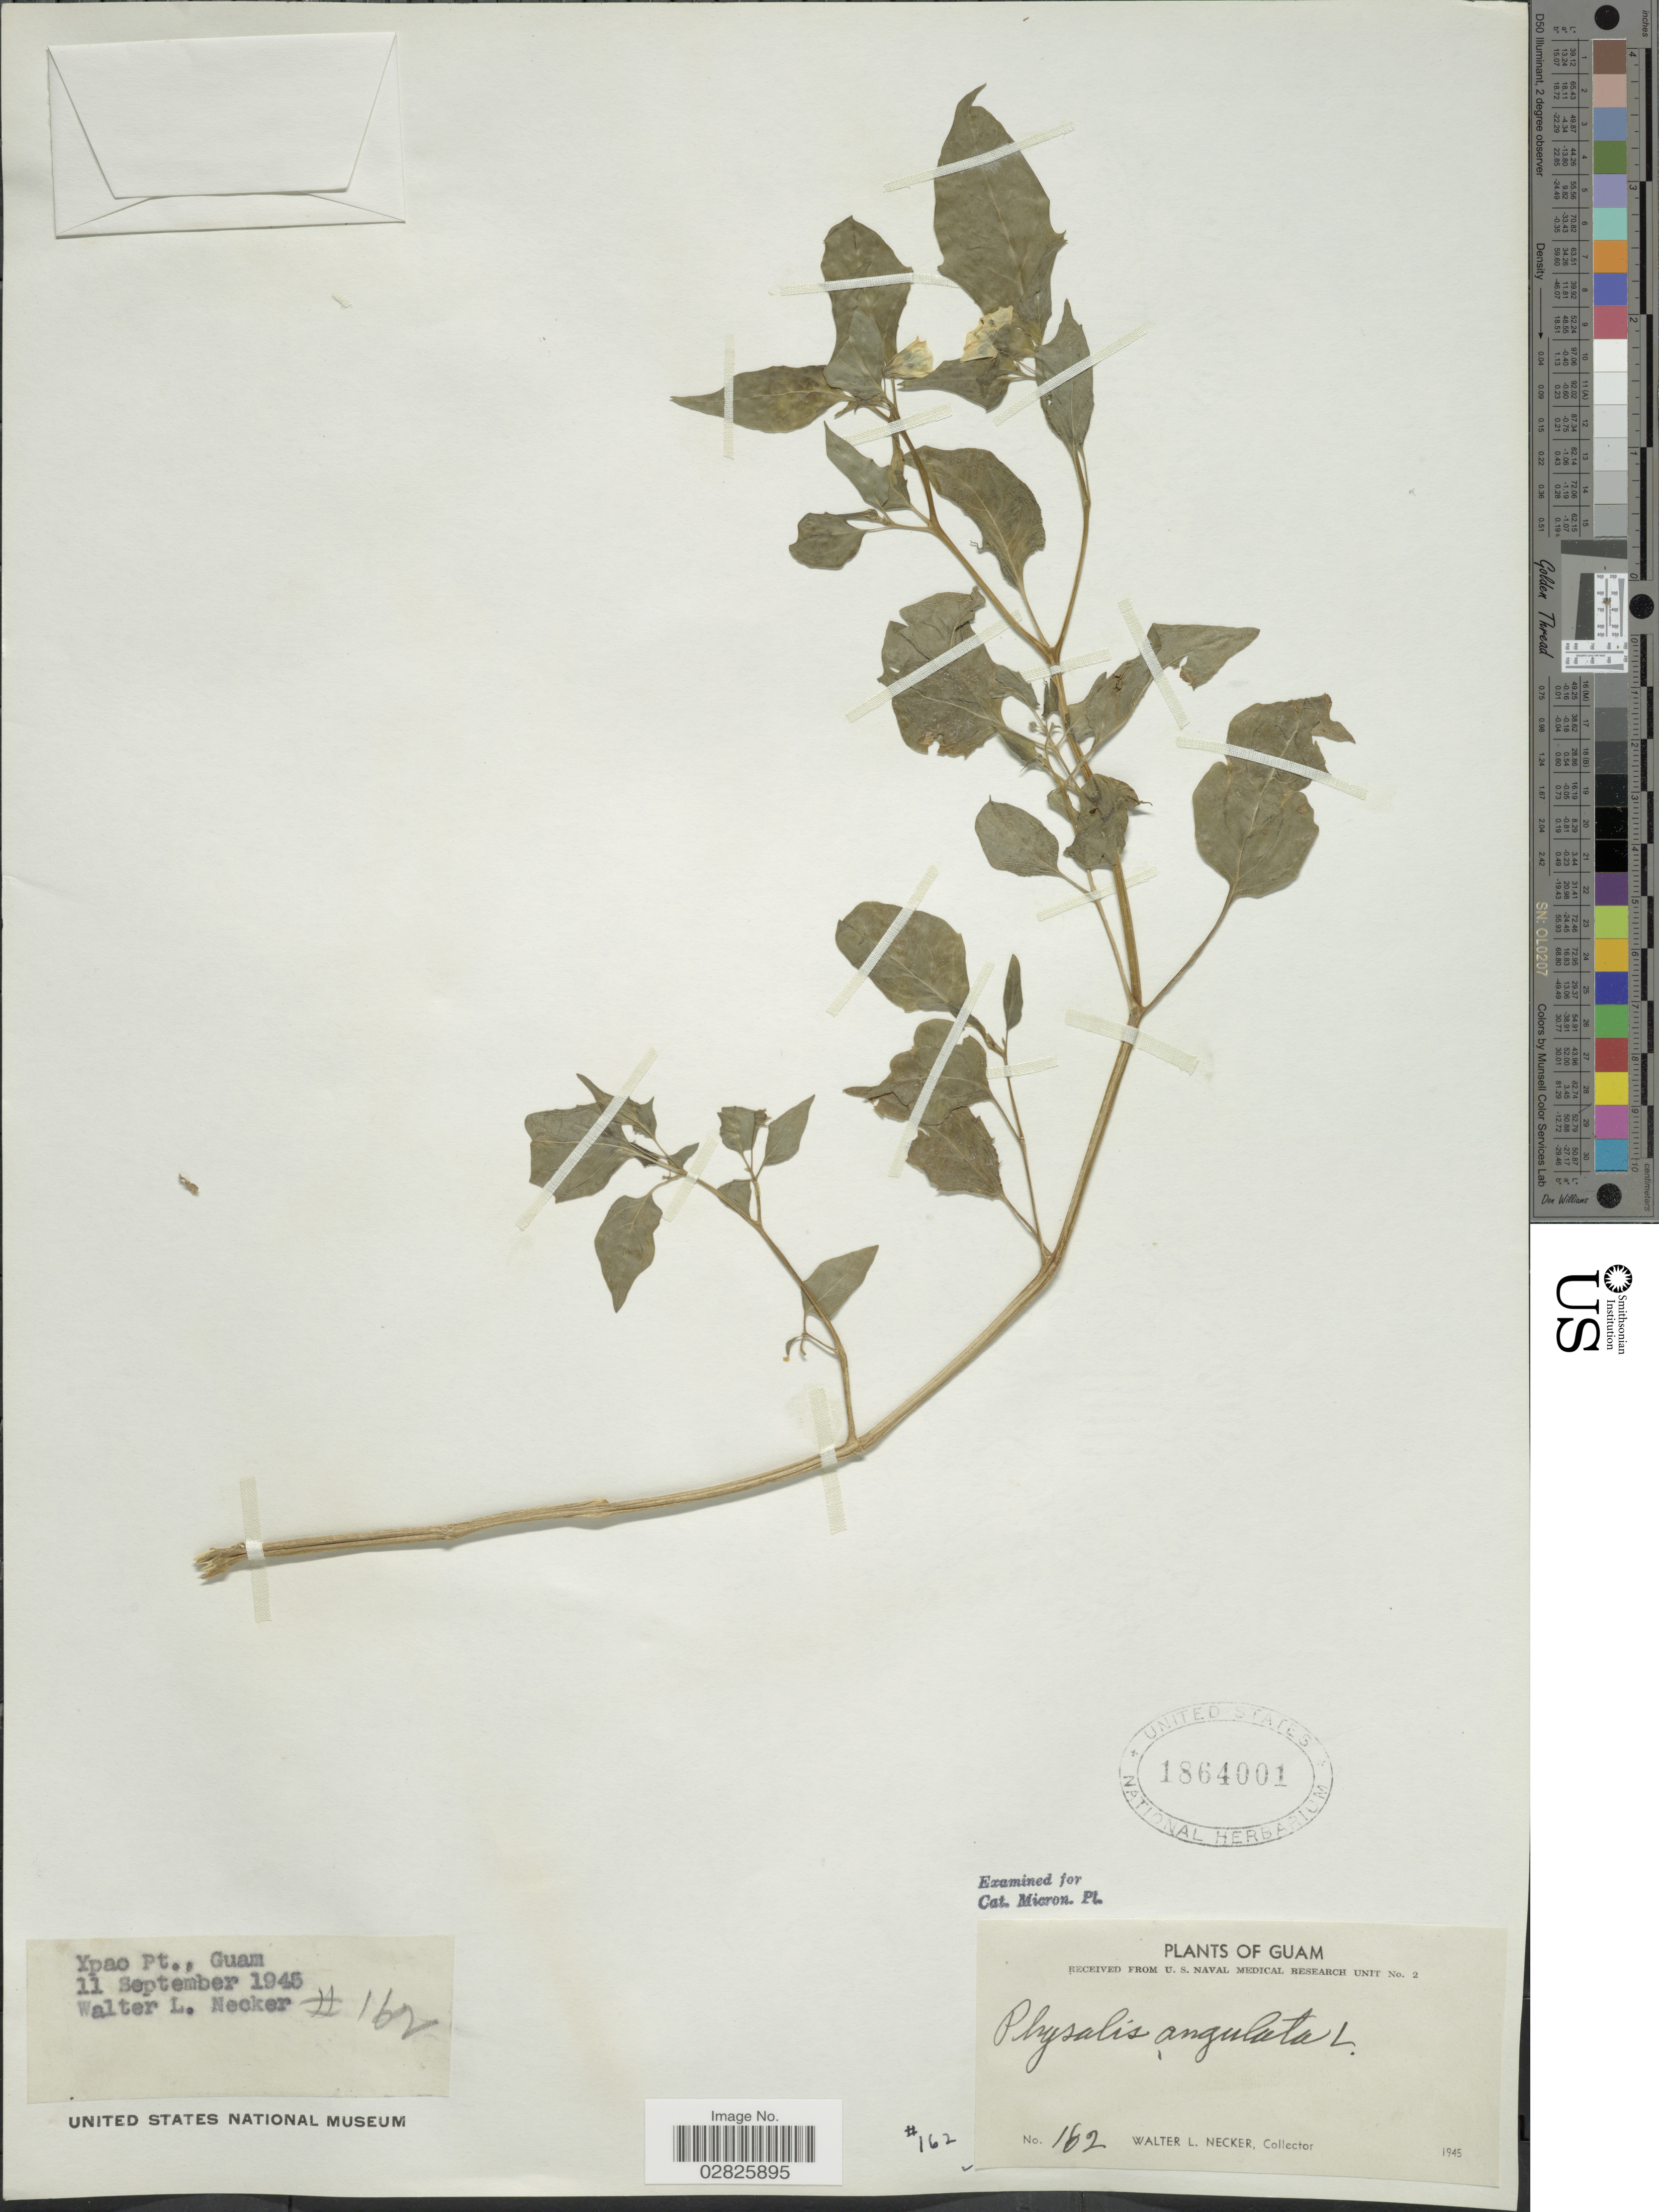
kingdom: Plantae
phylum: Tracheophyta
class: Magnoliopsida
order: Solanales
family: Solanaceae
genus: Physalis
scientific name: Physalis angulata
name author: L.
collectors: W. L. Necker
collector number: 162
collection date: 1945-09-11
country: Guam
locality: Ypao Pt.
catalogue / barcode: US 1864001